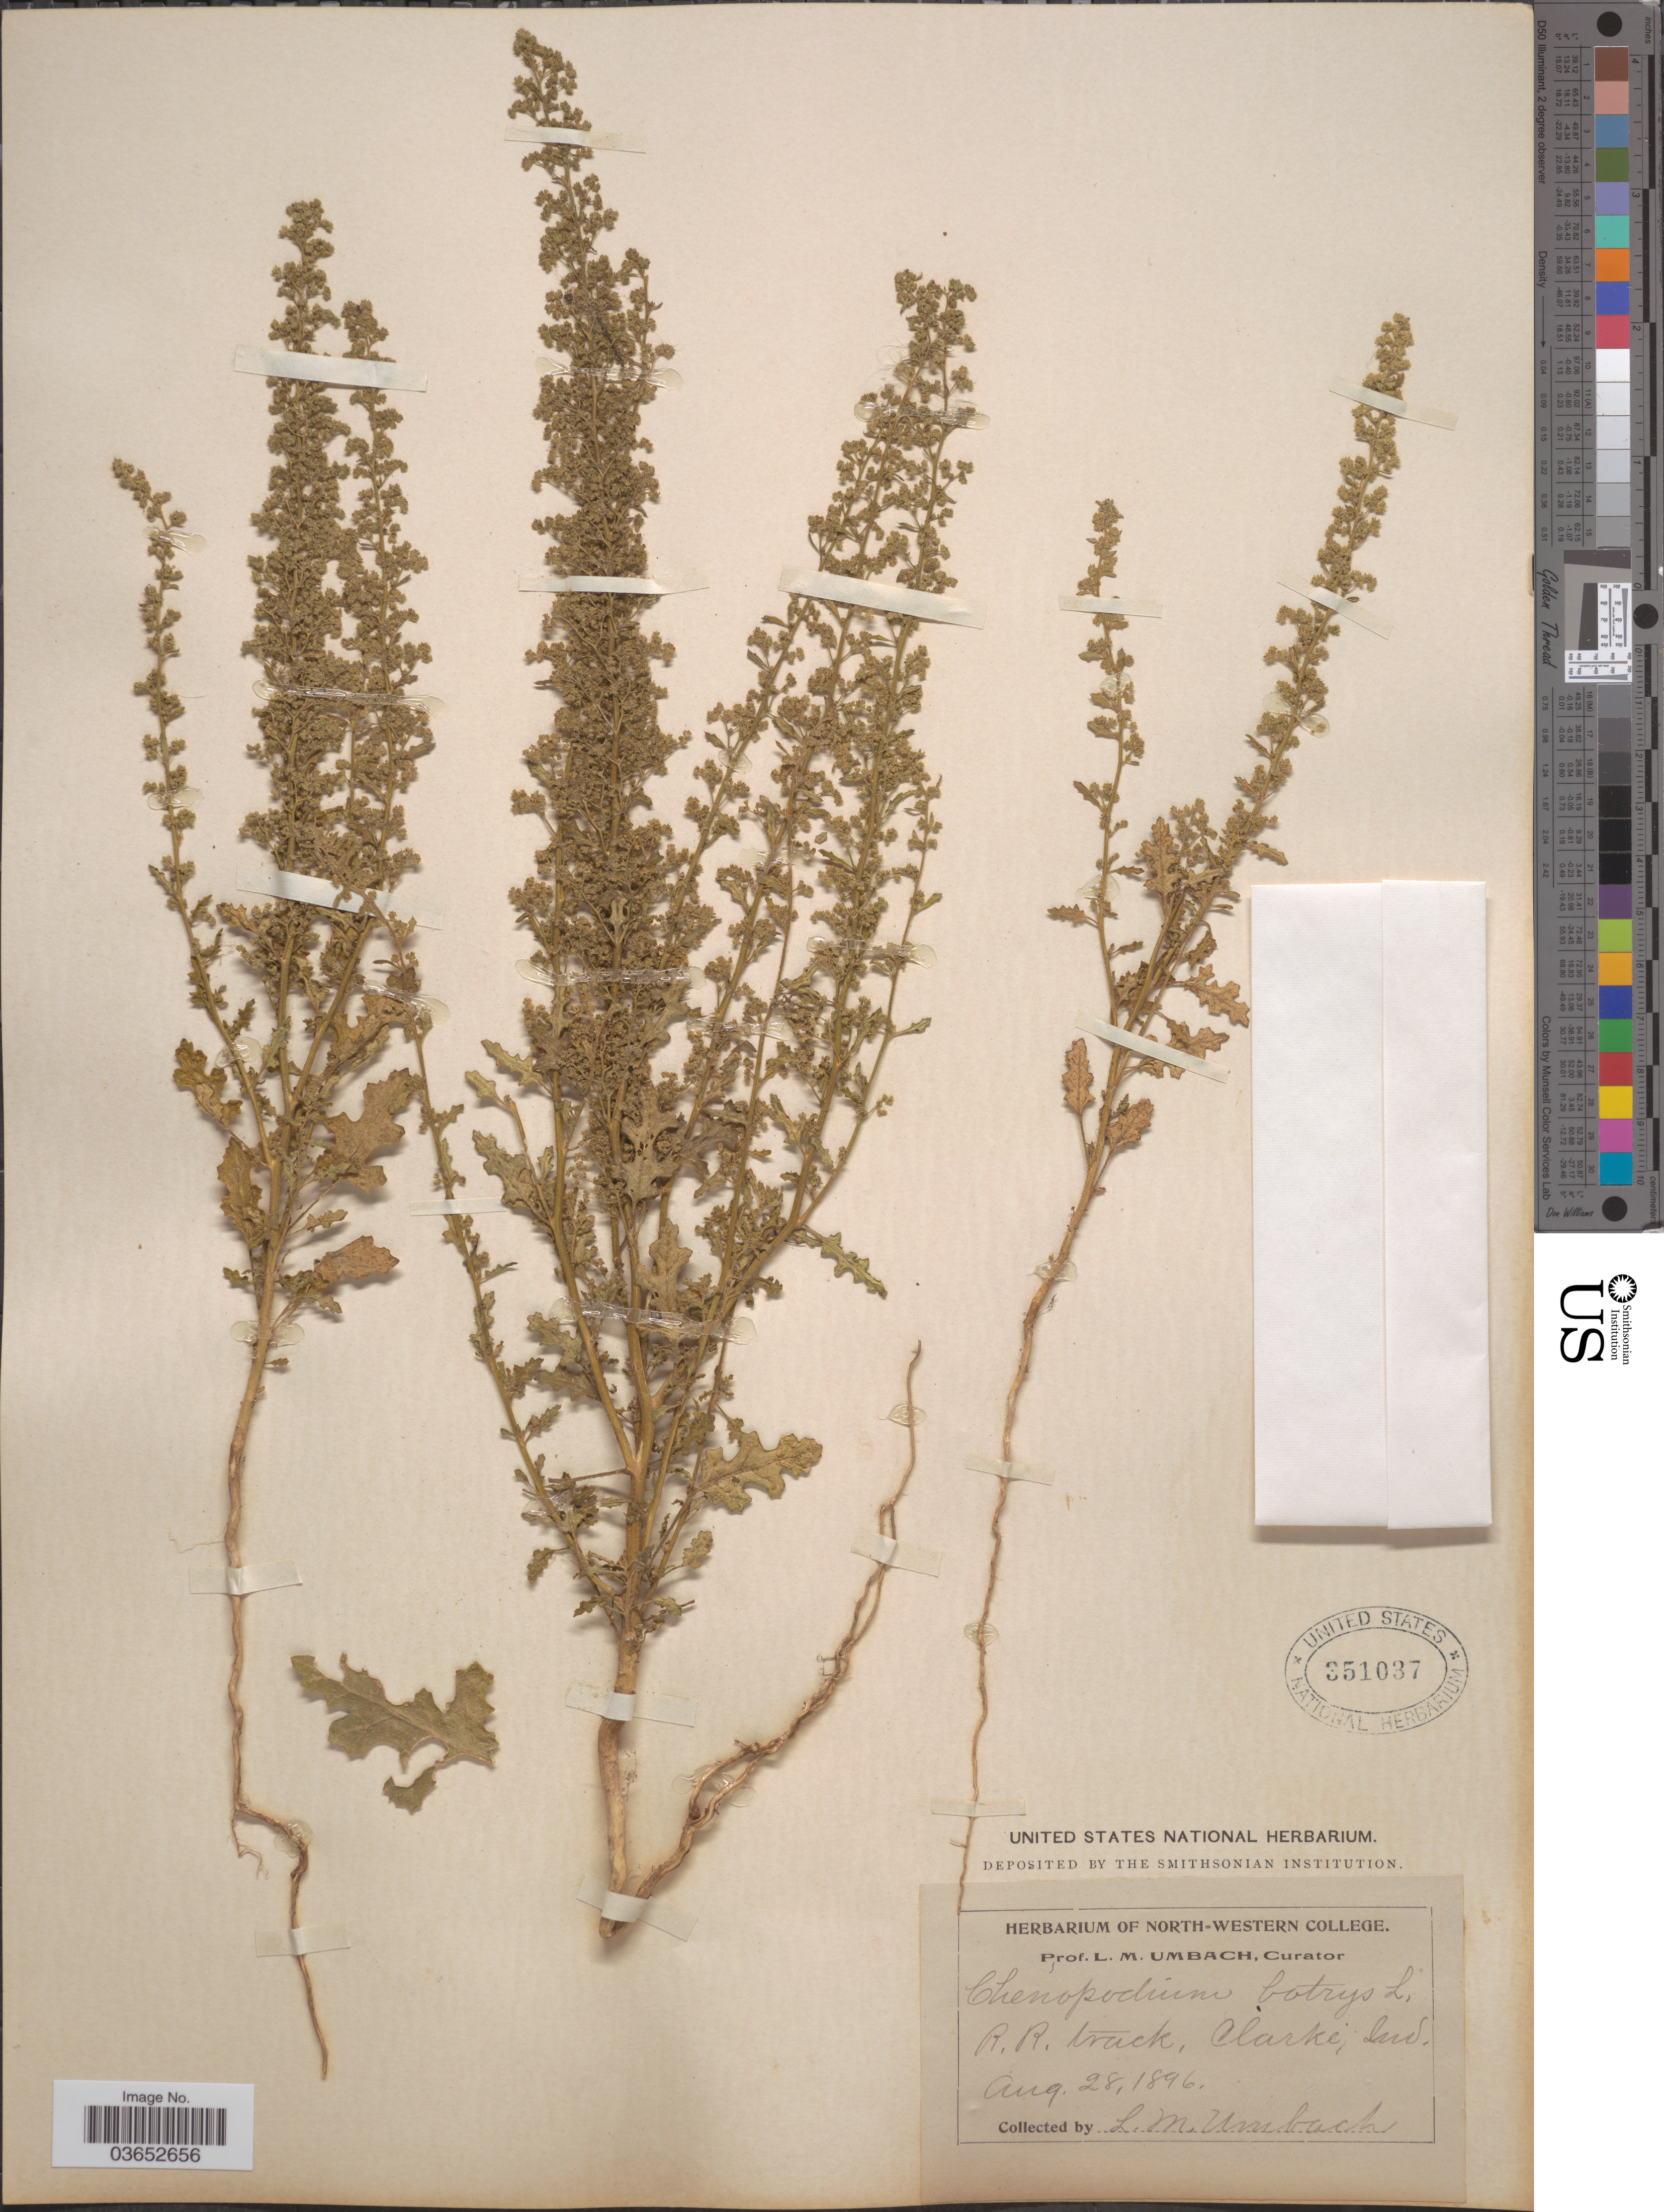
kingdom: Plantae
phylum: Tracheophyta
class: Magnoliopsida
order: Caryophyllales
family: Amaranthaceae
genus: Chenopodium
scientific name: Chenopodium botrys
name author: L.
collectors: L. M. Umbach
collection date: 1896-08-28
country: United States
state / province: Indiana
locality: R. R. track, Clarke.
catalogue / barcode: US 351037